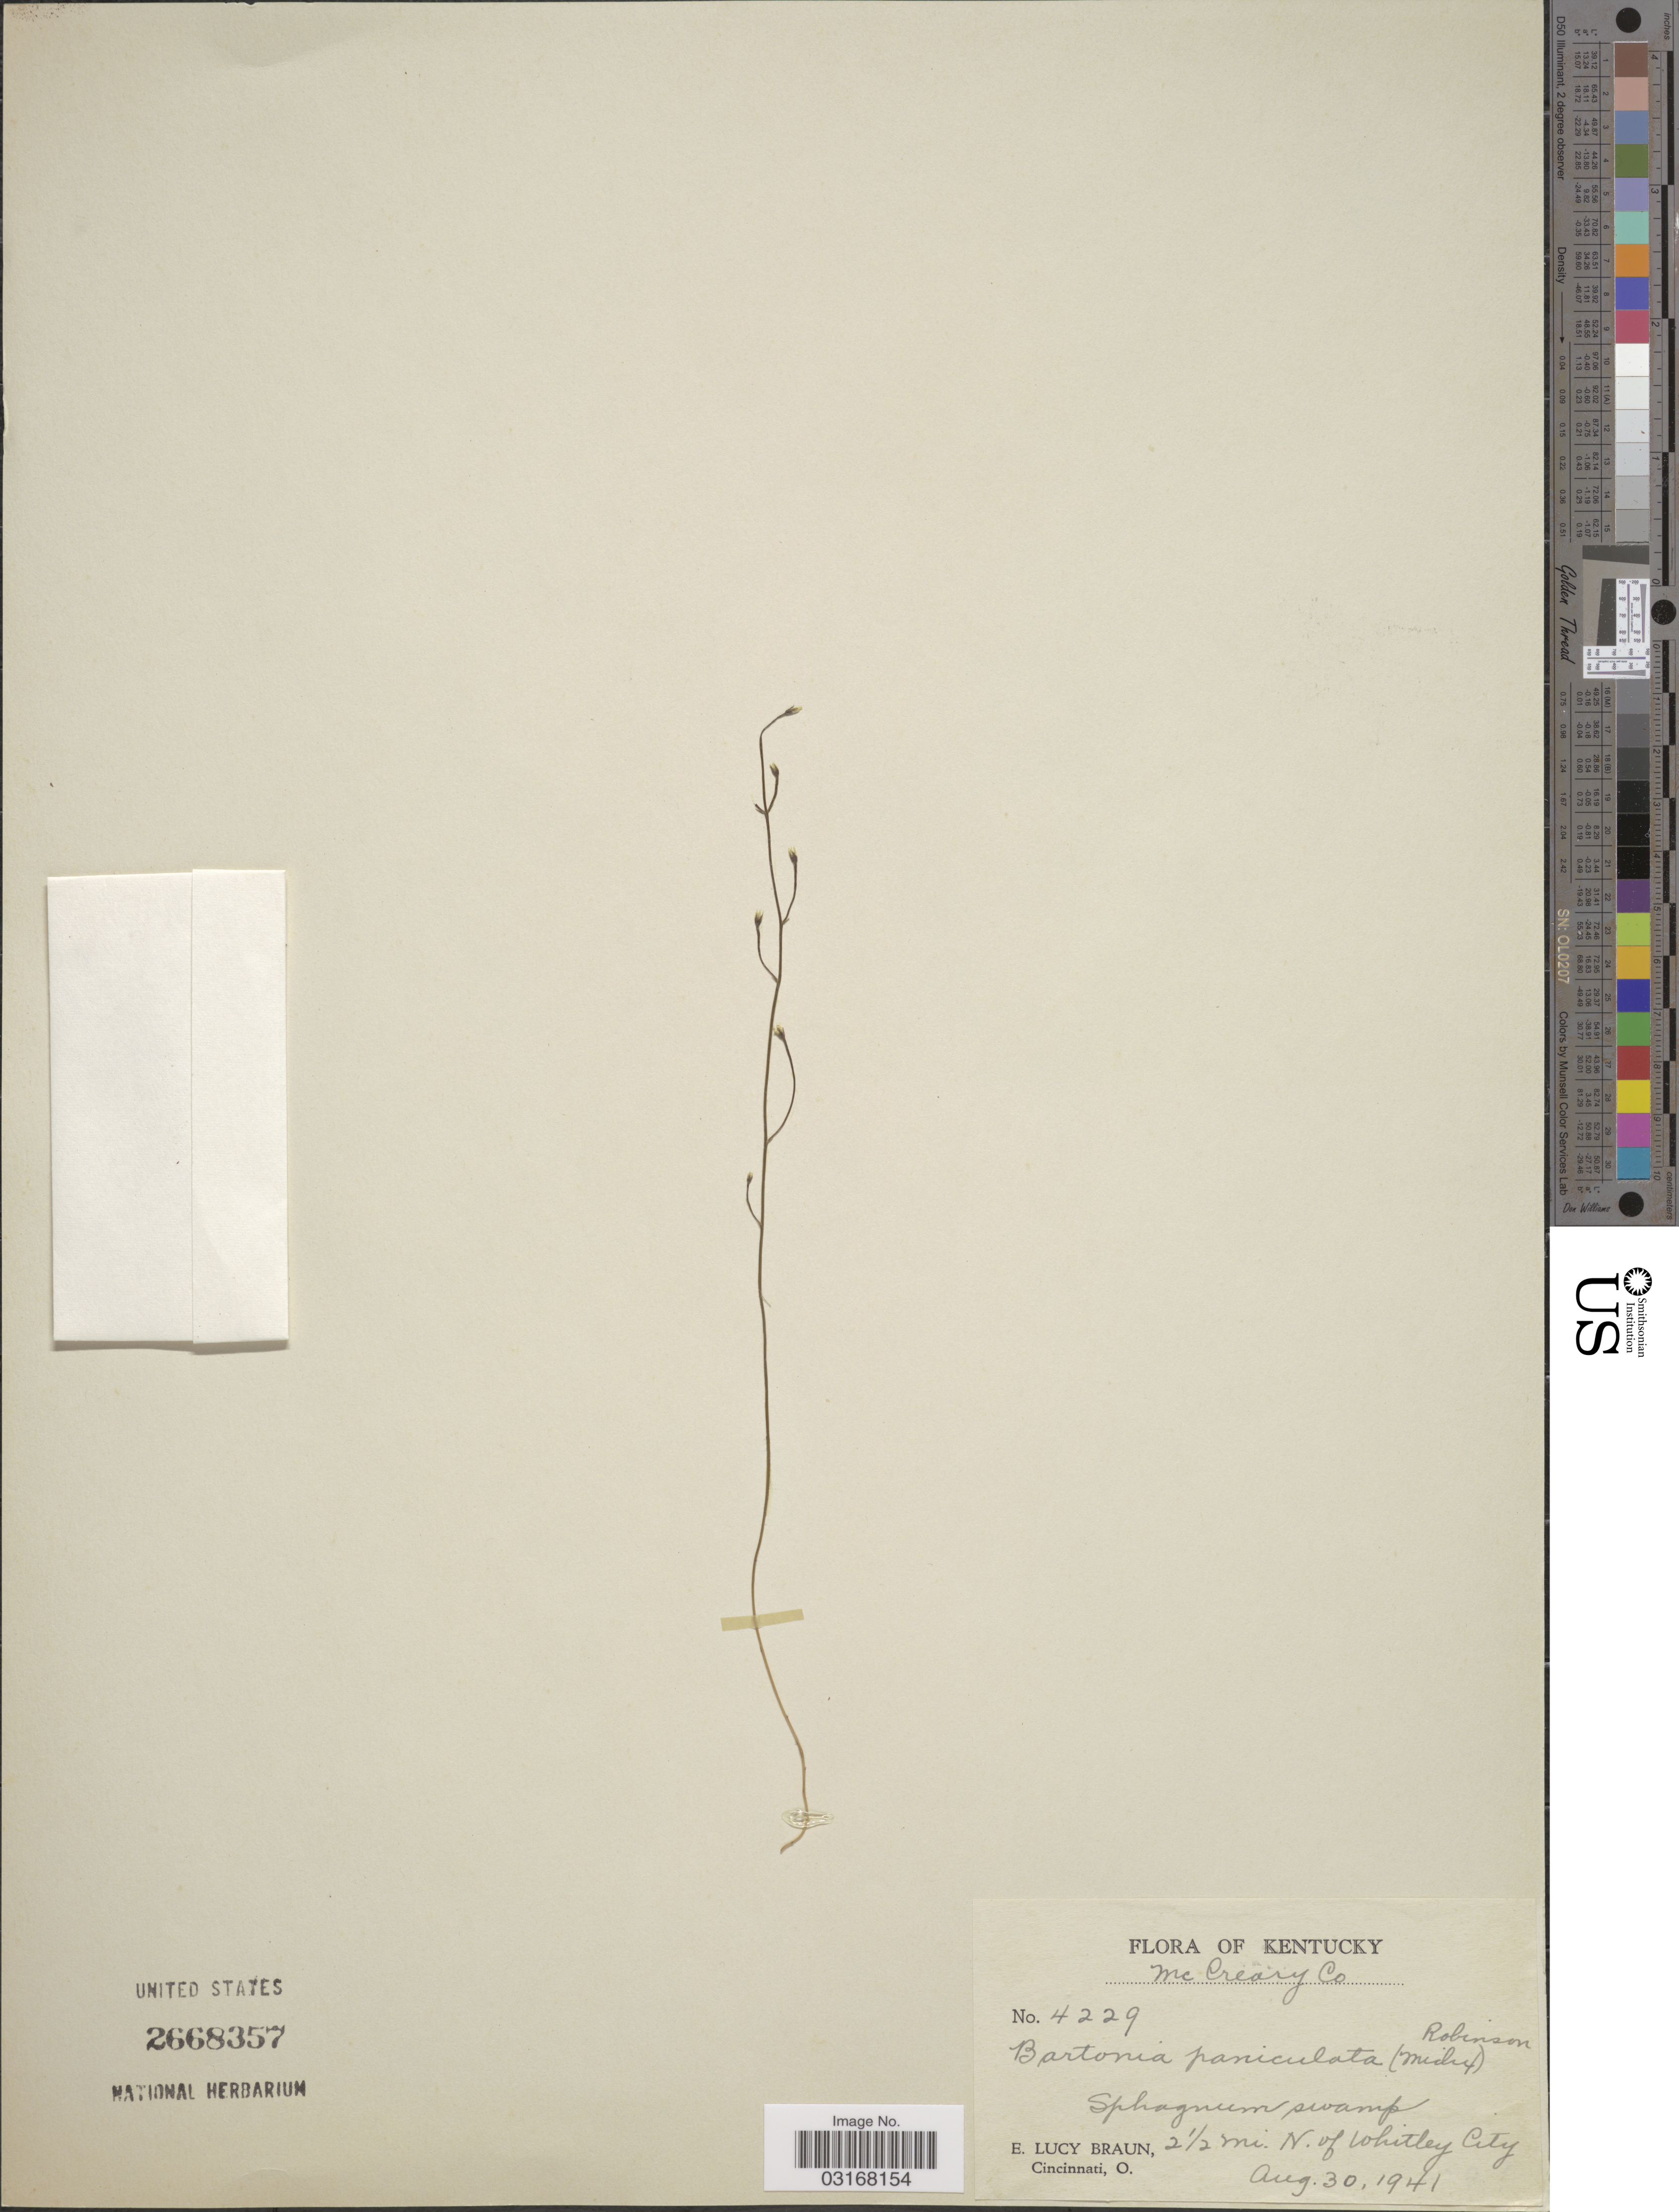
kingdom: Plantae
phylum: Tracheophyta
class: Magnoliopsida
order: Gentianales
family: Gentianaceae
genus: Bartonia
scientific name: Bartonia paniculata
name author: (Michx.) Muhl.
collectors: E. Braun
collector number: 4229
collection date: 1941-08-30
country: United States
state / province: Kentucky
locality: McCreary Co. 2½ mi. N. of Whitley City.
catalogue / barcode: US 2668357